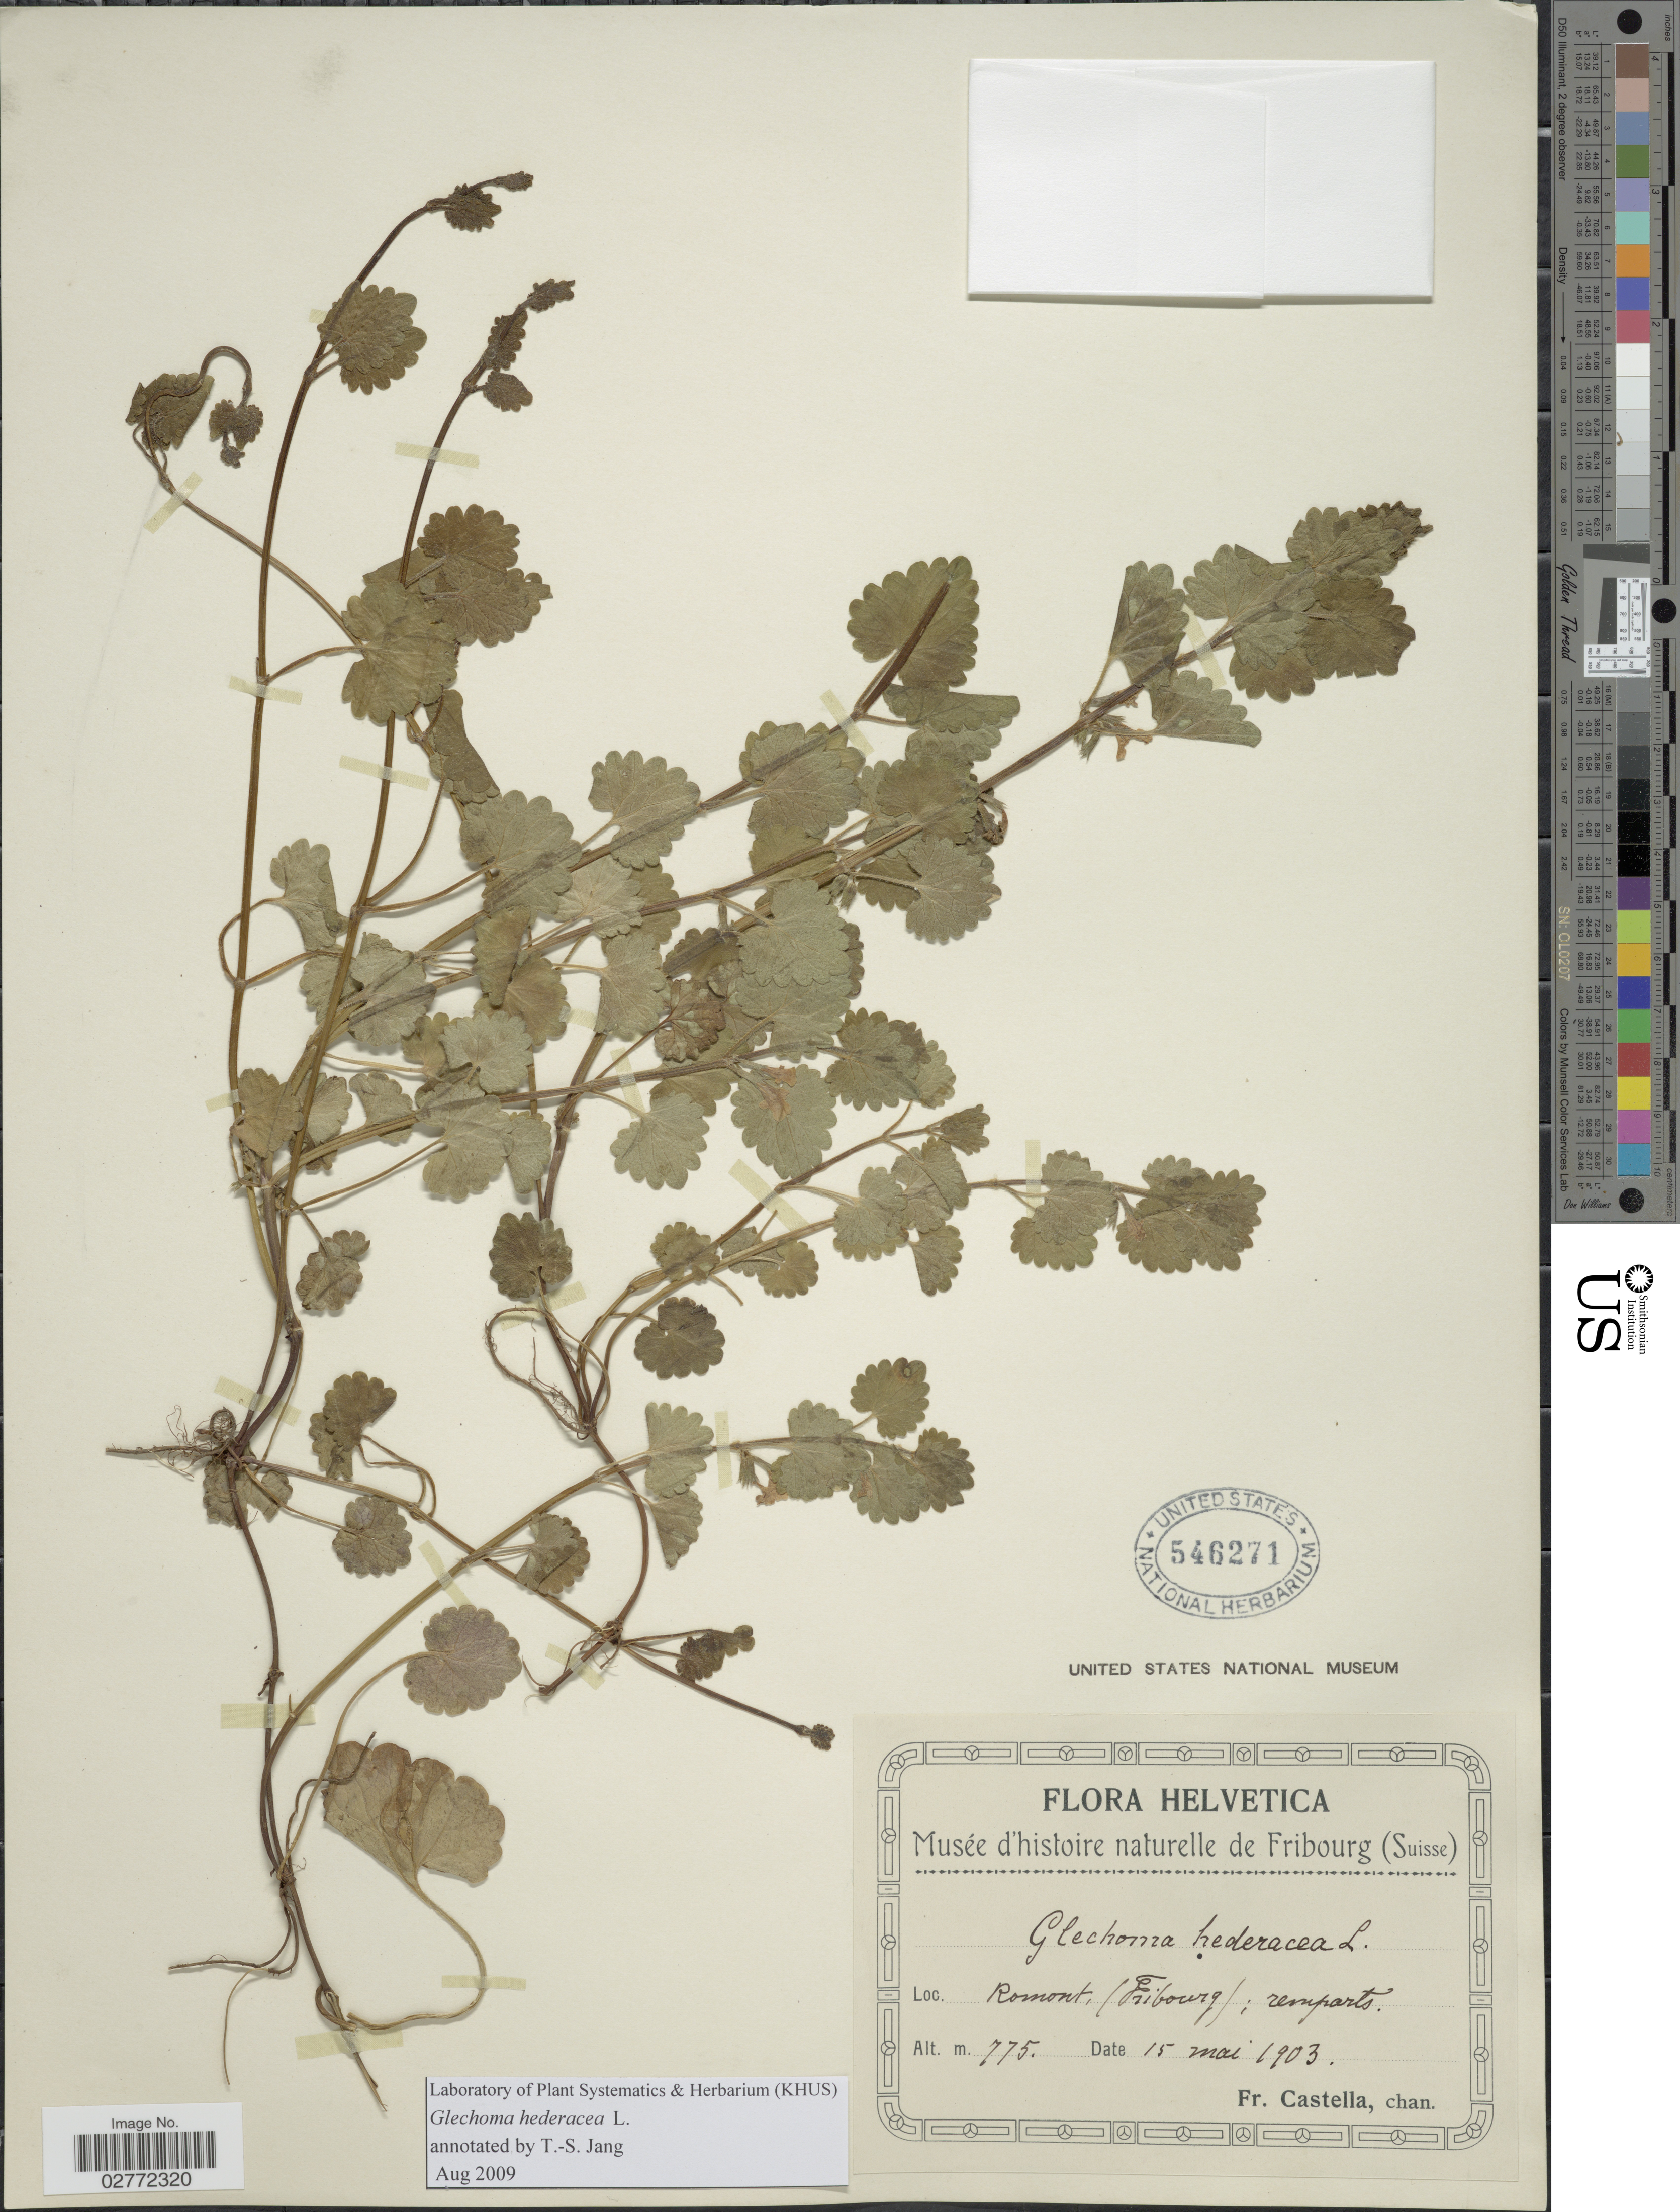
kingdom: Plantae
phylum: Tracheophyta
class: Magnoliopsida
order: Lamiales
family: Lamiaceae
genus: Glechoma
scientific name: Glechoma hederacea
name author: L.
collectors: Fr. Castella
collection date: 1903-05-15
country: Switzerland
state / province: Fribourg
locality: Helvetica. Romont (Fribourg); remparts.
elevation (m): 775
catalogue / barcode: US 546271